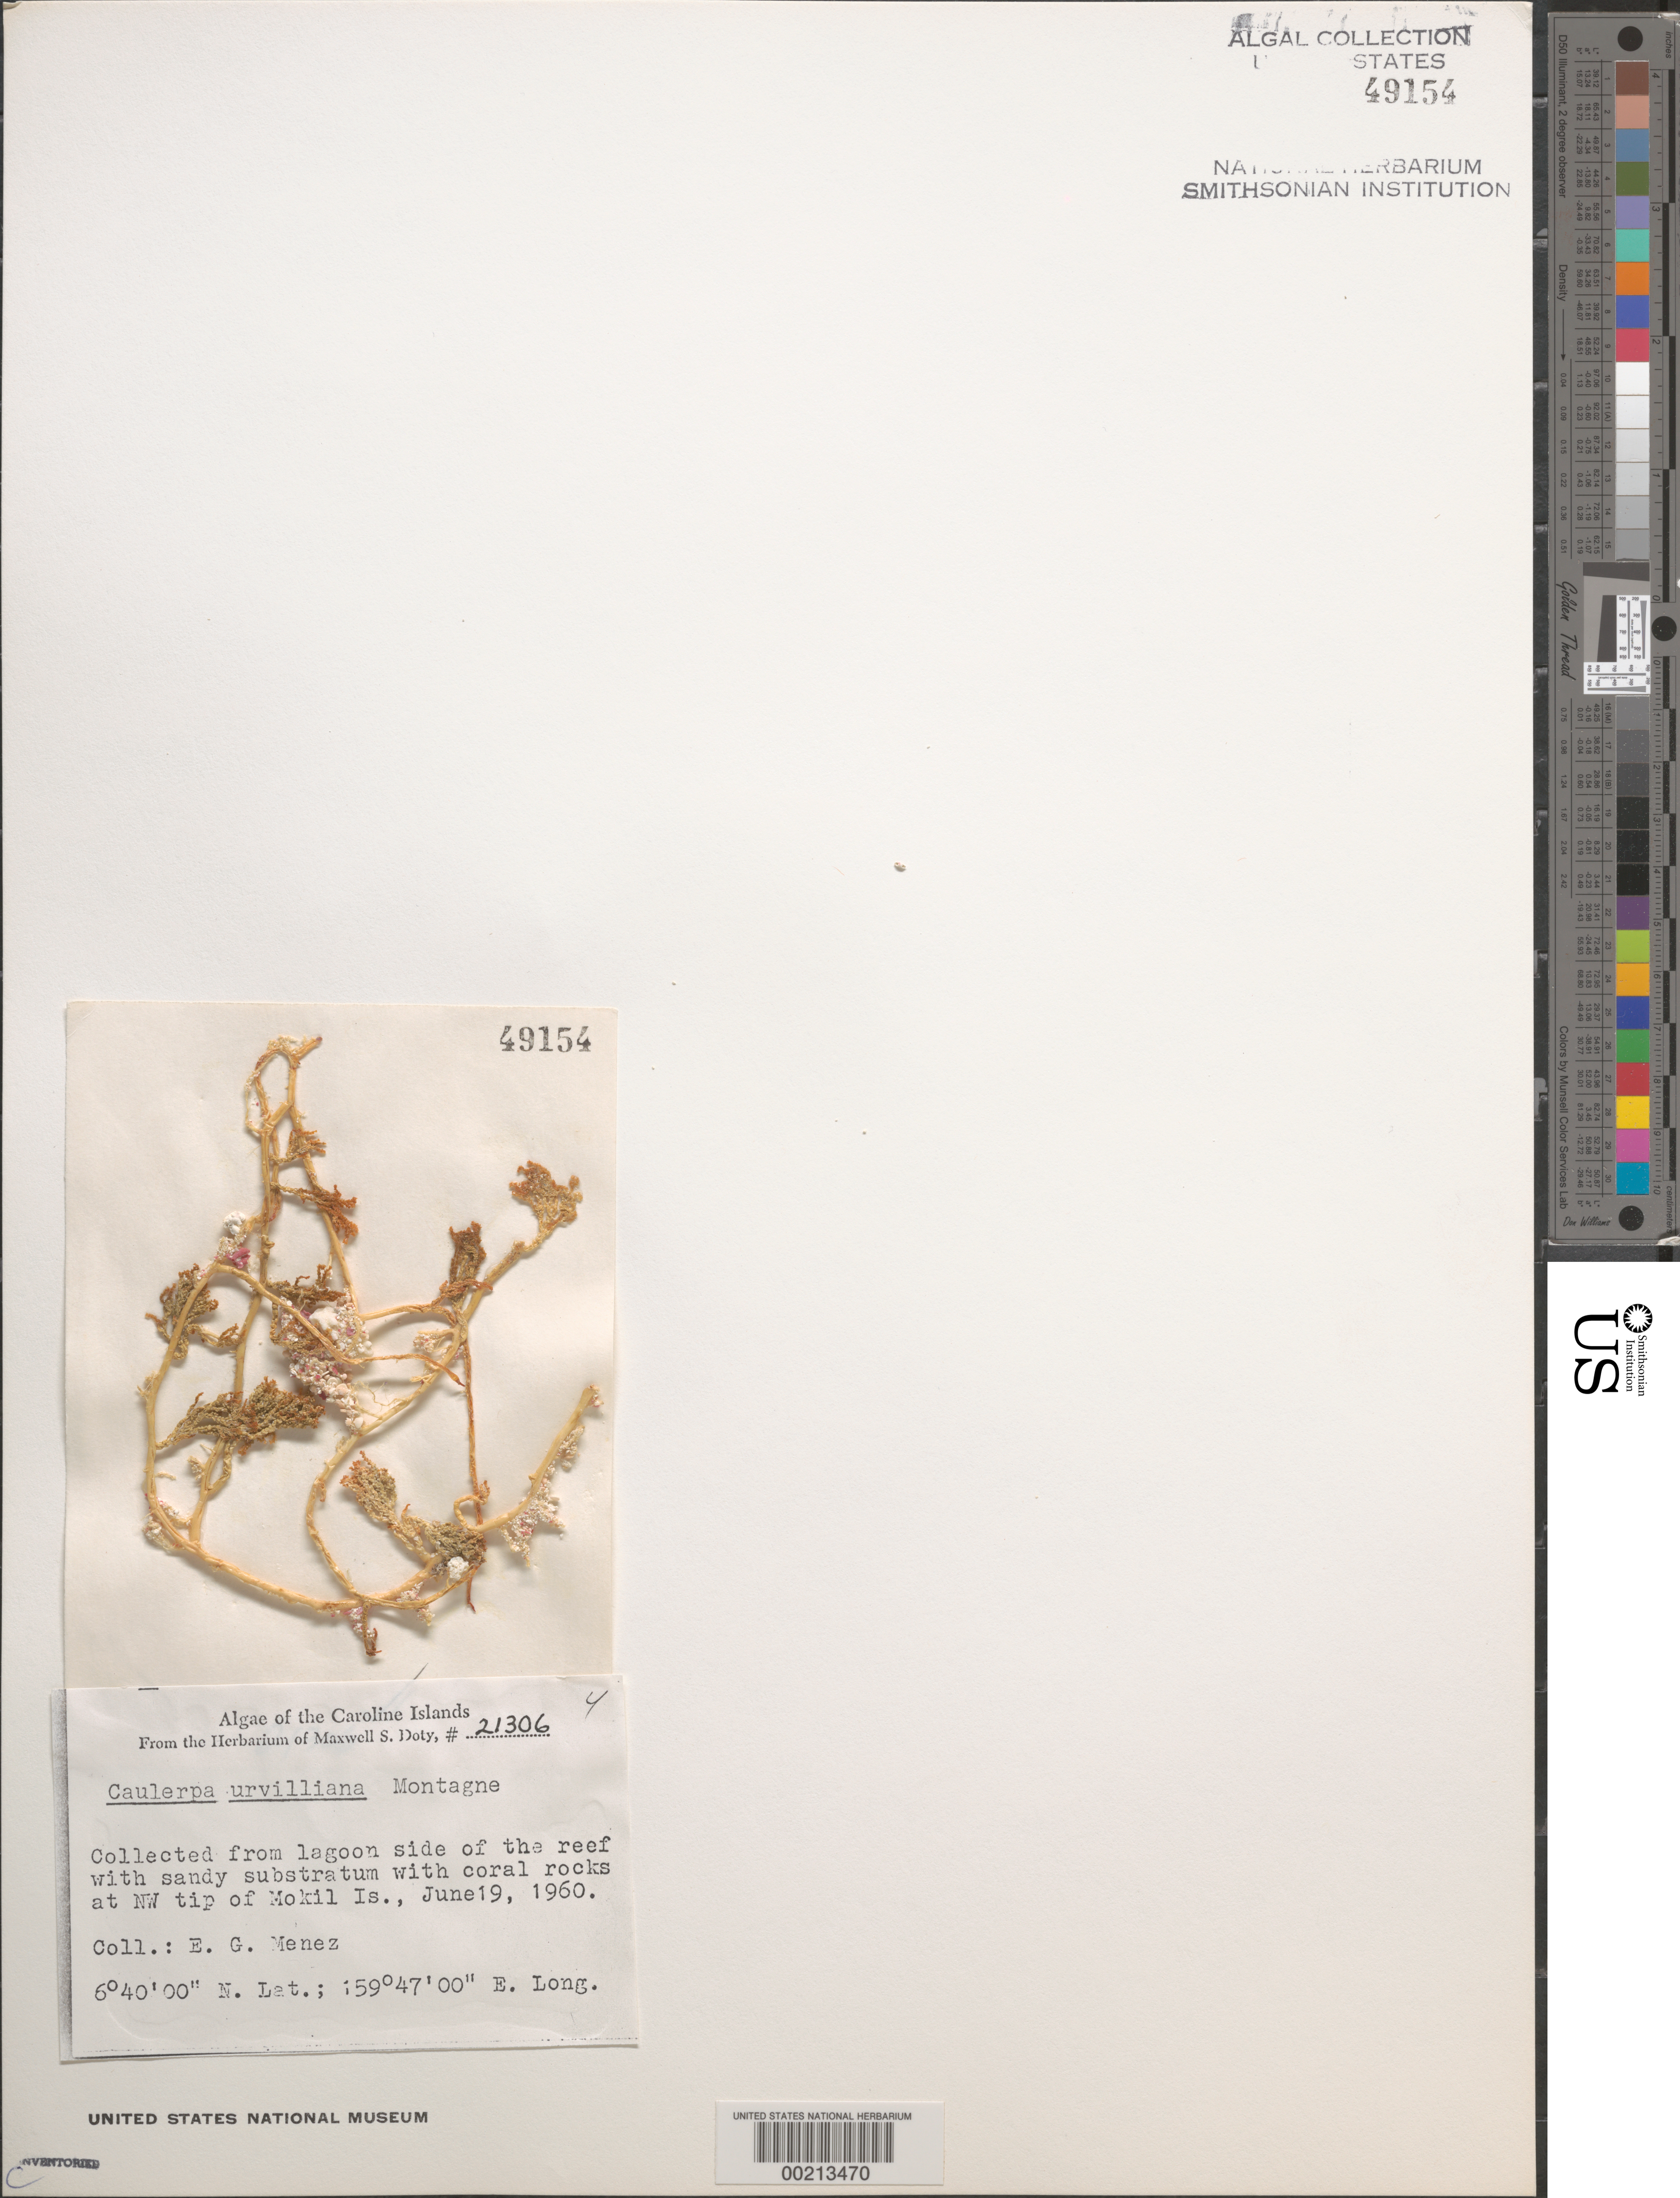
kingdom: Plantae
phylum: Chlorophyta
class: Ulvophyceae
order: Bryopsidales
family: Caulerpaceae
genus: Caulerpa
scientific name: Caulerpa urvilleana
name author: Mont.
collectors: Meñez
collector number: MSD 21306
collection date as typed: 19 Jun 1960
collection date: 1960-06-19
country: Micronesia, Federated States of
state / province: Pohnpei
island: Mwokil (Mokil) Atoll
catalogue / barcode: US 49154